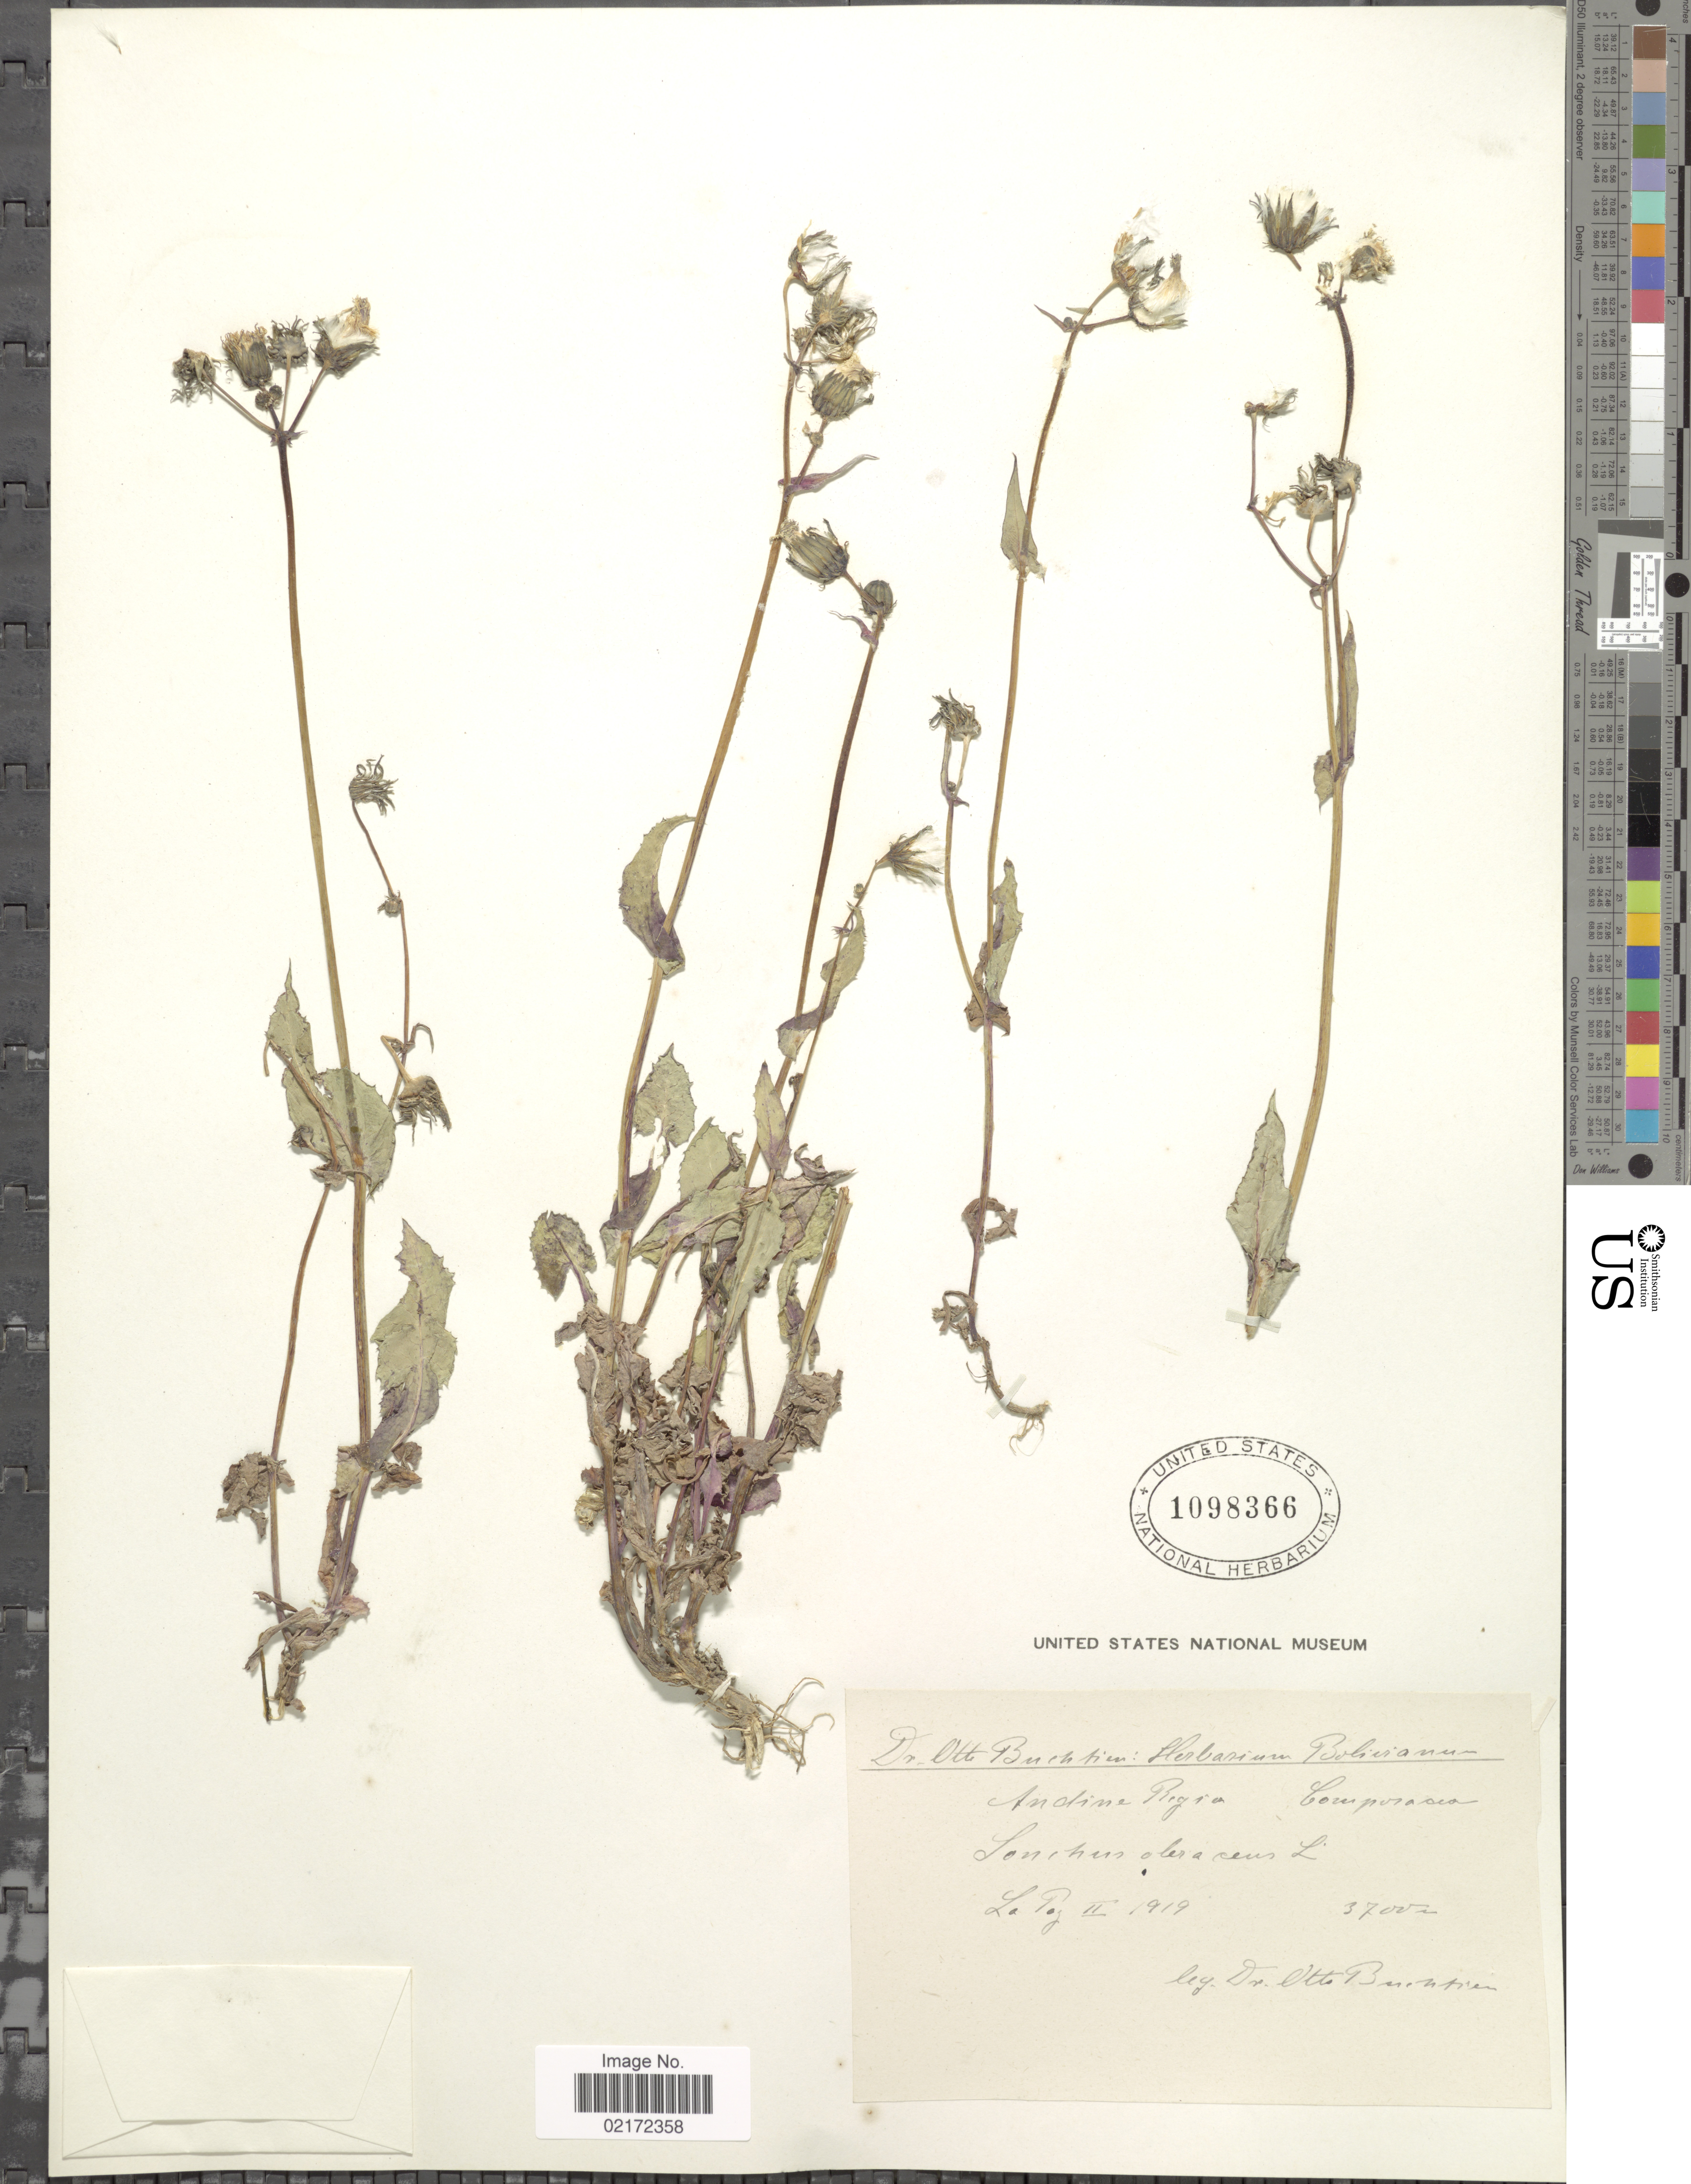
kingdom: Plantae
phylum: Tracheophyta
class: Magnoliopsida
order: Asterales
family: Asteraceae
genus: Sonchus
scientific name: Sonchus oleraceus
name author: L.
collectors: O. Buchtien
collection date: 1919-02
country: Bolivia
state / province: La Paz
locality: Andina Region. La Paz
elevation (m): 3700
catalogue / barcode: US 1098366